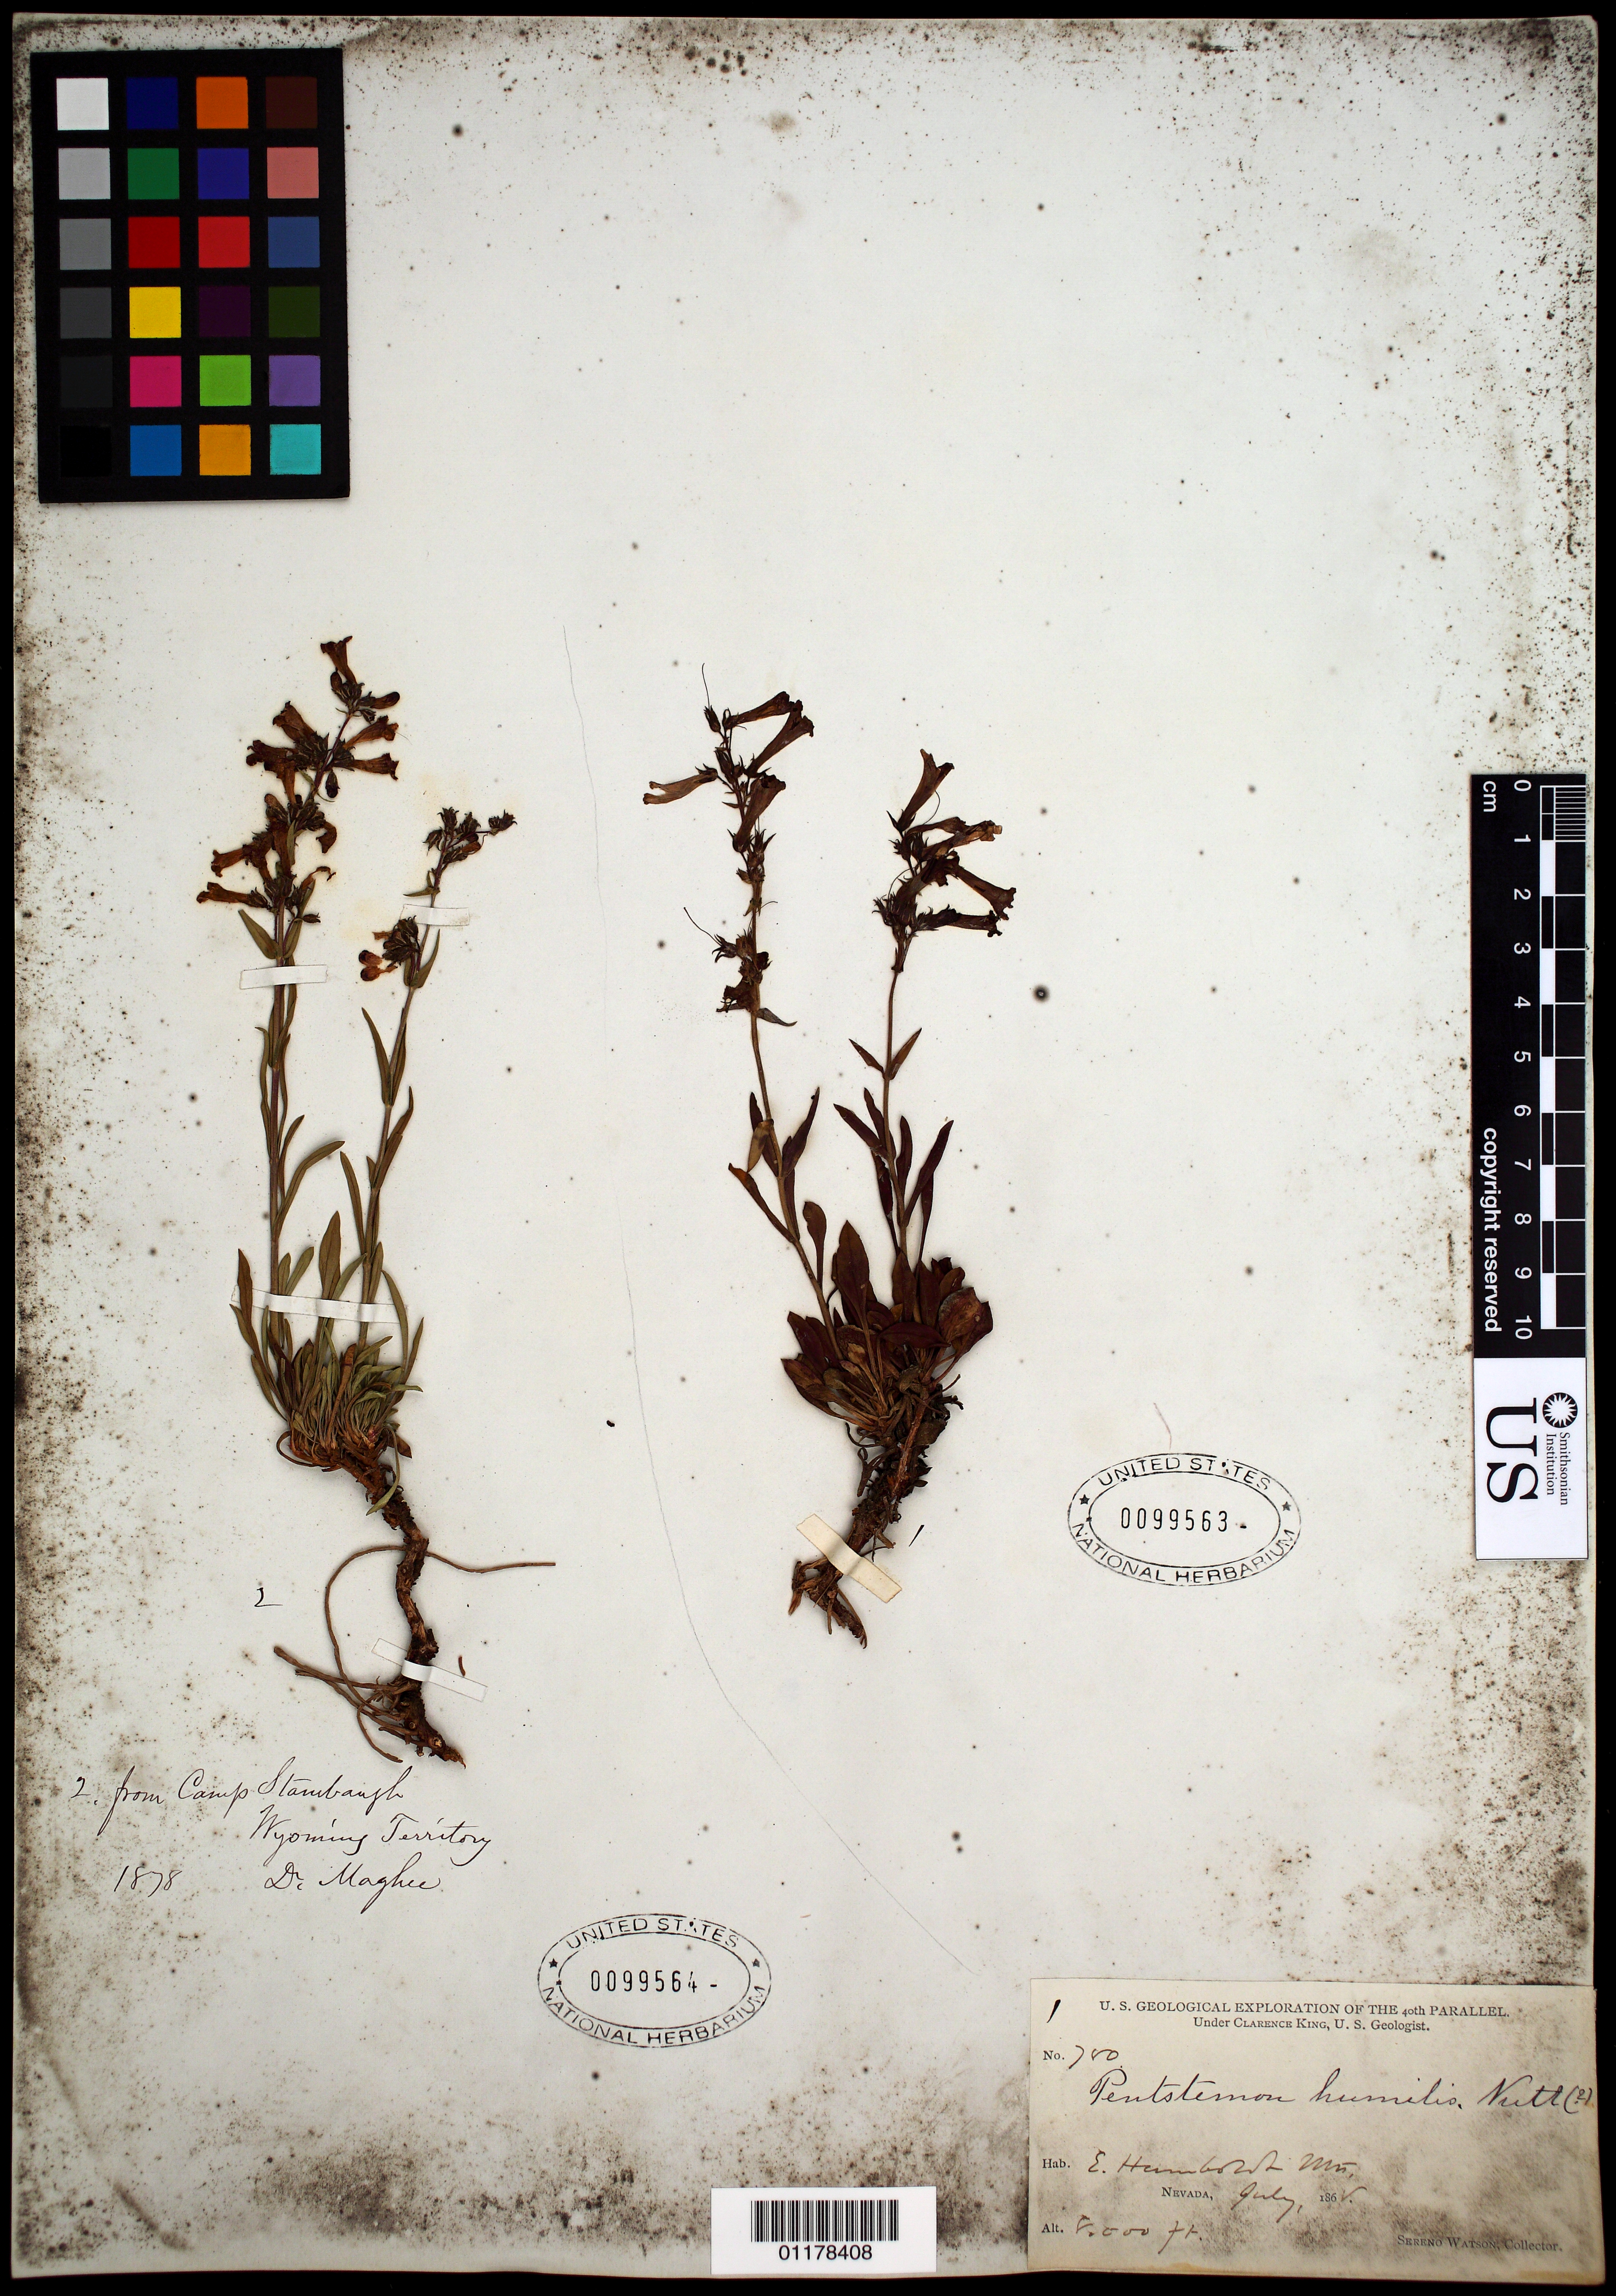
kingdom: Plantae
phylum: Tracheophyta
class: Magnoliopsida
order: Lamiales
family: Plantaginaceae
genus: Penstemon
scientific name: Penstemon humilis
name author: Nutt. ex A. Gray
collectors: S. Watson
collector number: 780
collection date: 1868-07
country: United States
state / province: Nevada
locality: E. Humboldt Mts.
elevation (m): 2438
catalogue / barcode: US 99563-2